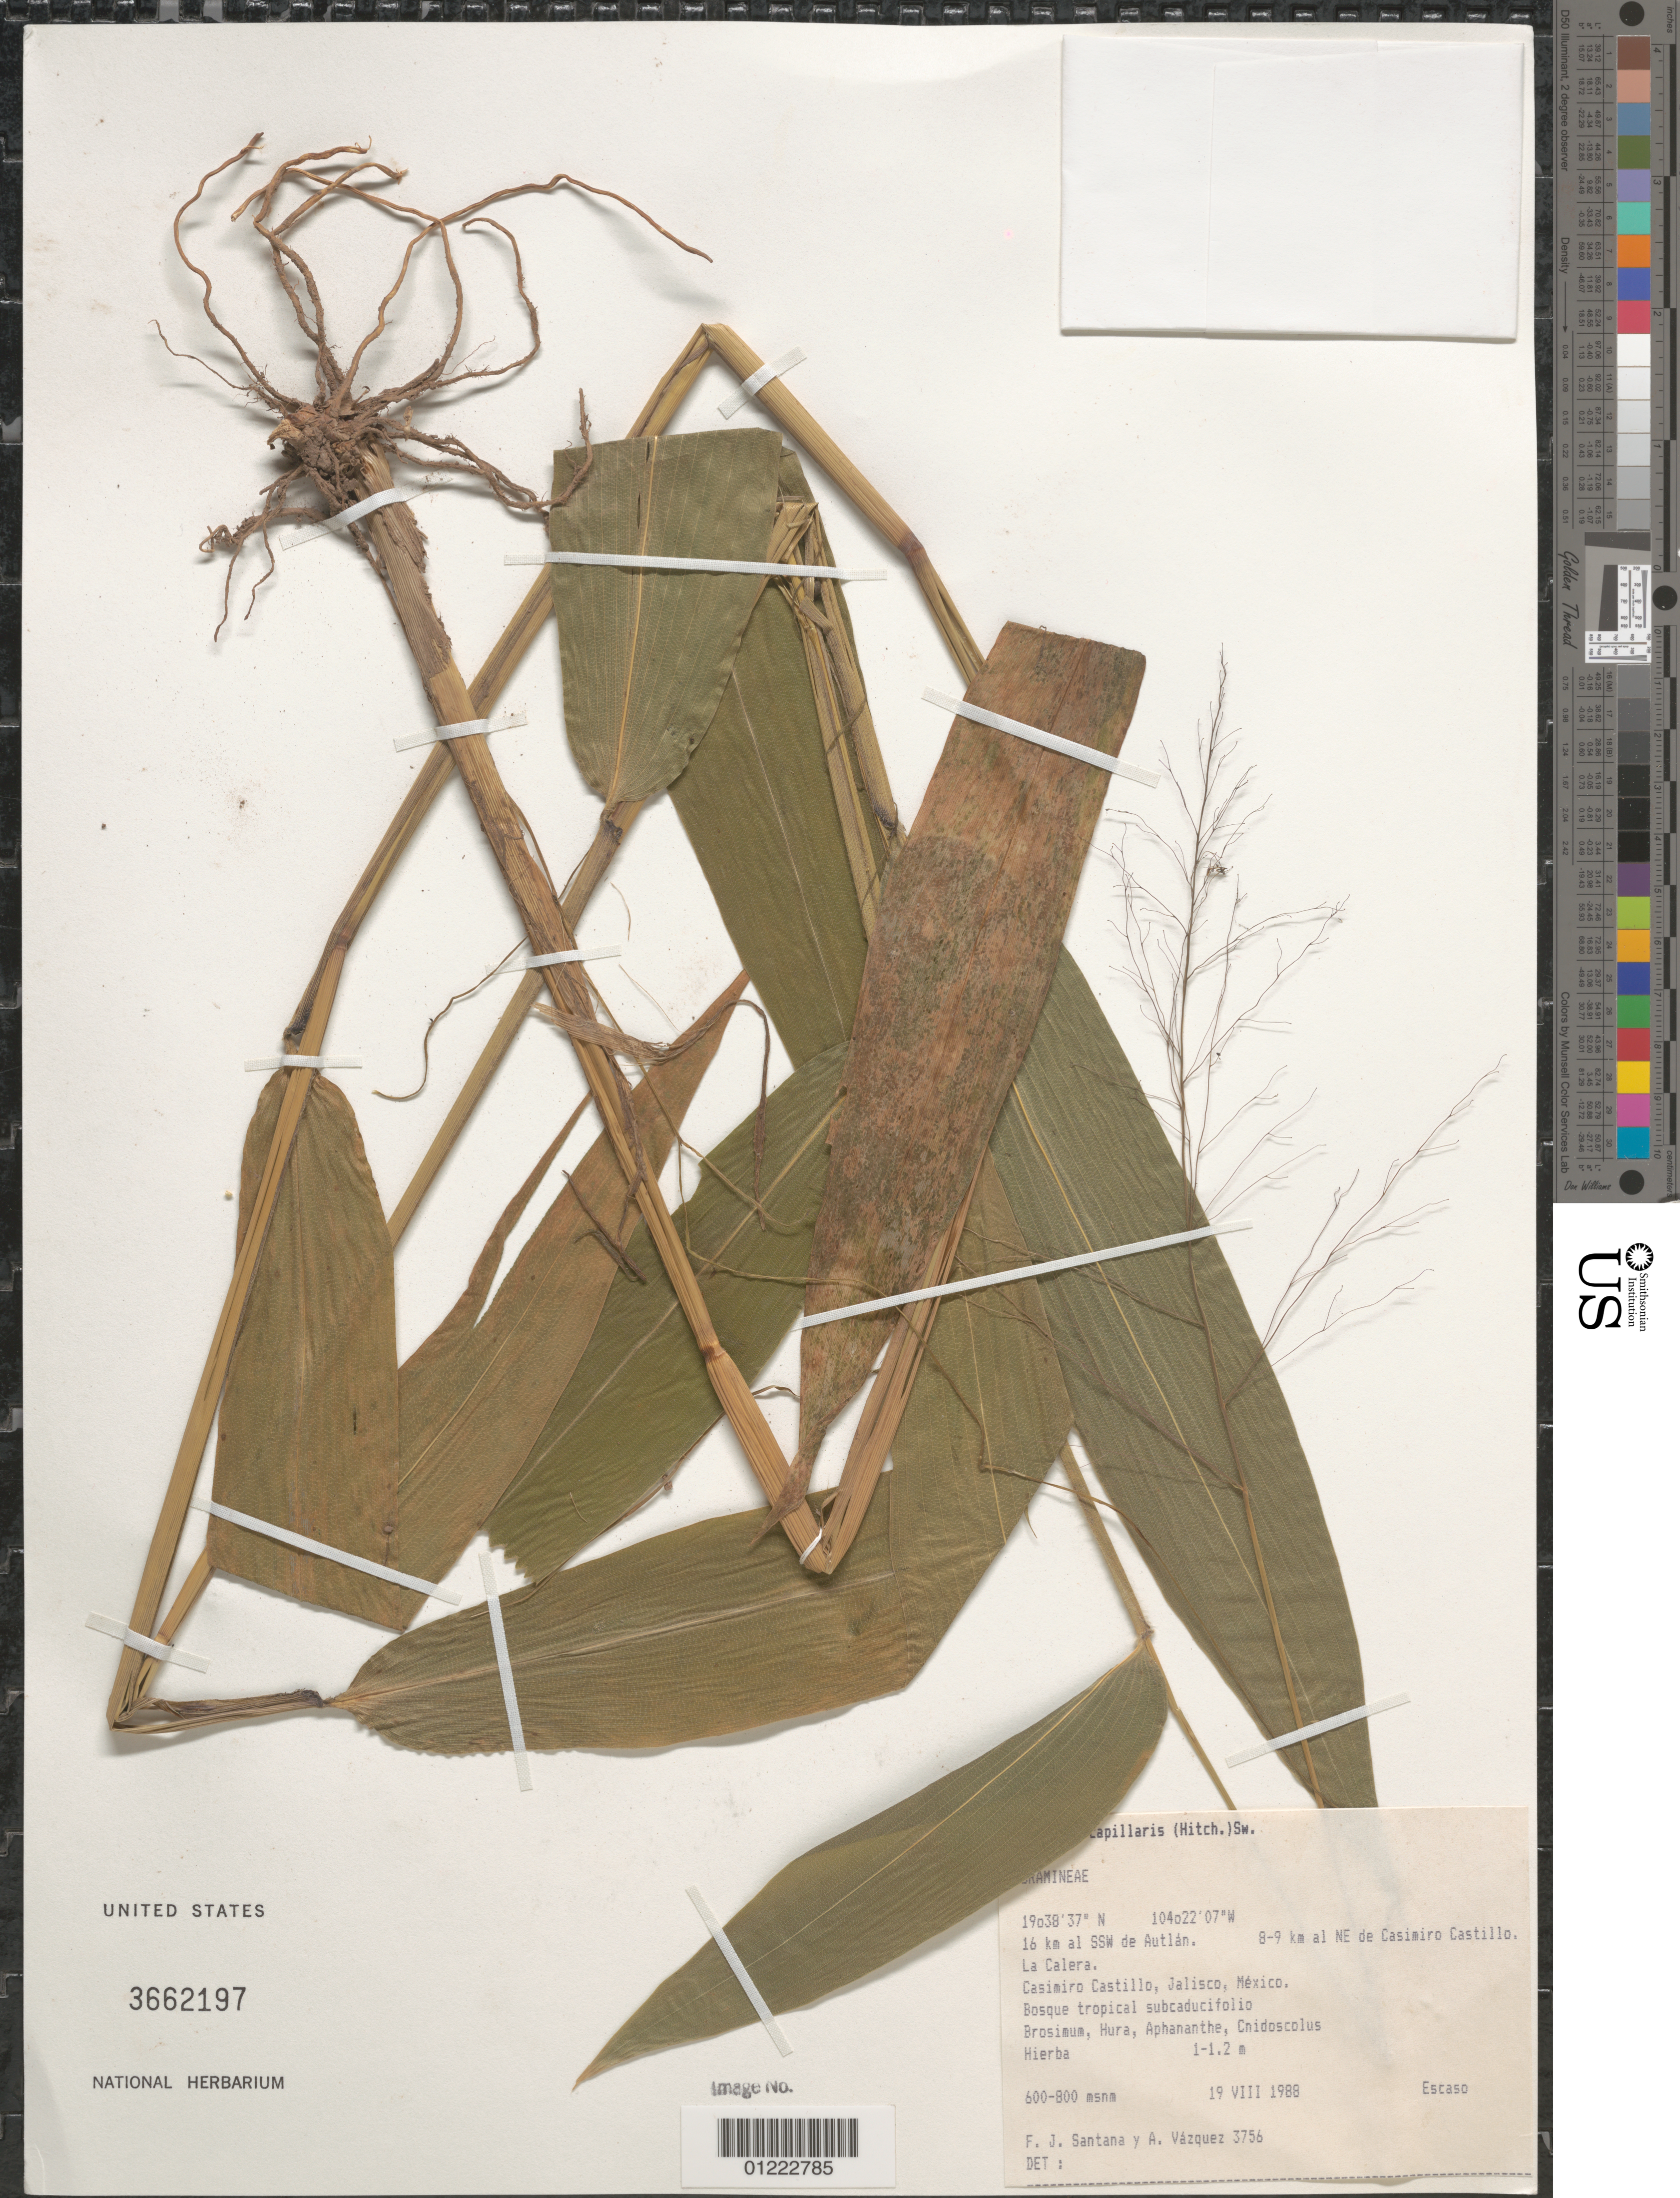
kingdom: Plantae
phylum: Tracheophyta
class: Liliopsida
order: Poales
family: Poaceae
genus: Zeugites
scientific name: Zeugites capillaris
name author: (Hitchc.) Swallen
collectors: F. J. Santana M. & A. Vazquez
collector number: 3756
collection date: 1988-08-19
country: Mexico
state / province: Jalisco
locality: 16 km al SSW de Autlán. 8-9 km al NE de Casisiro Castillo. La Calera. Casimiro Castillo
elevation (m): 600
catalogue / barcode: US 3662197